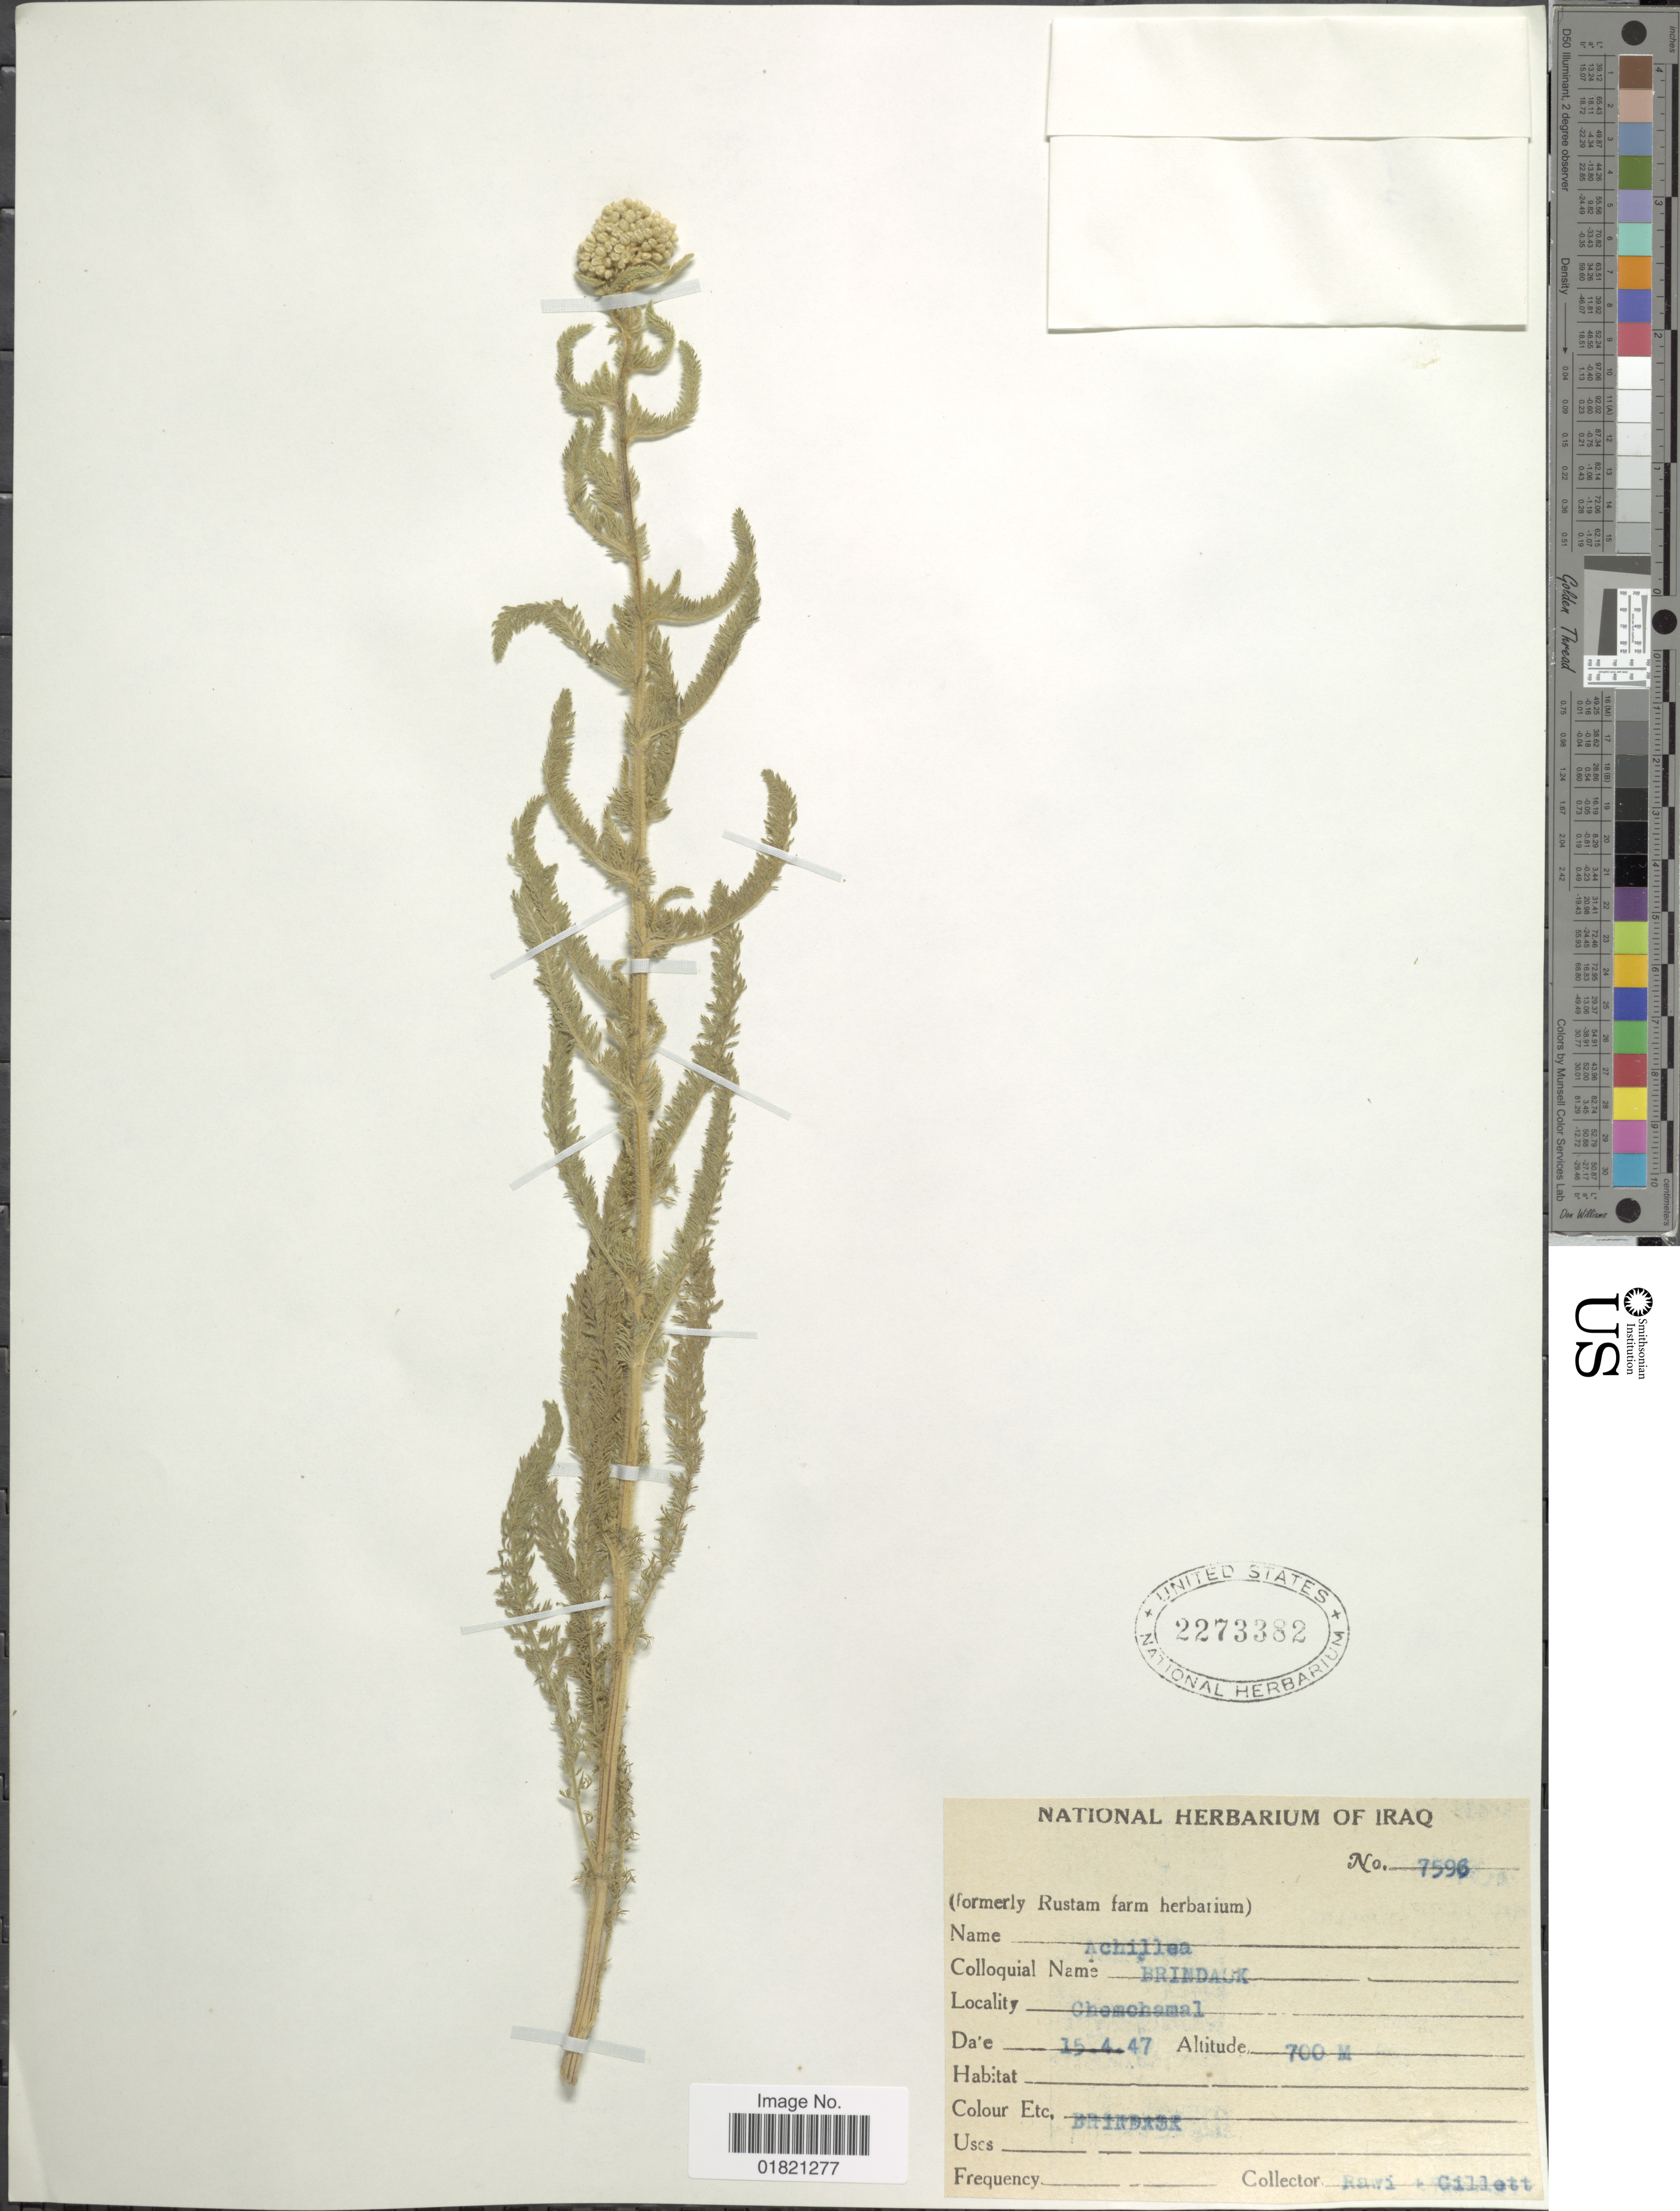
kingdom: Plantae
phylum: Tracheophyta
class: Magnoliopsida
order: Asterales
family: Asteraceae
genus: Achillea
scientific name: Achillea sp.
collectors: -. Rawi & Gillett, --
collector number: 7596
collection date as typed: Transcribed d/m/y: 15/4/47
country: Iraq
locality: Chemchamal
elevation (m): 700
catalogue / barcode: US 2273382